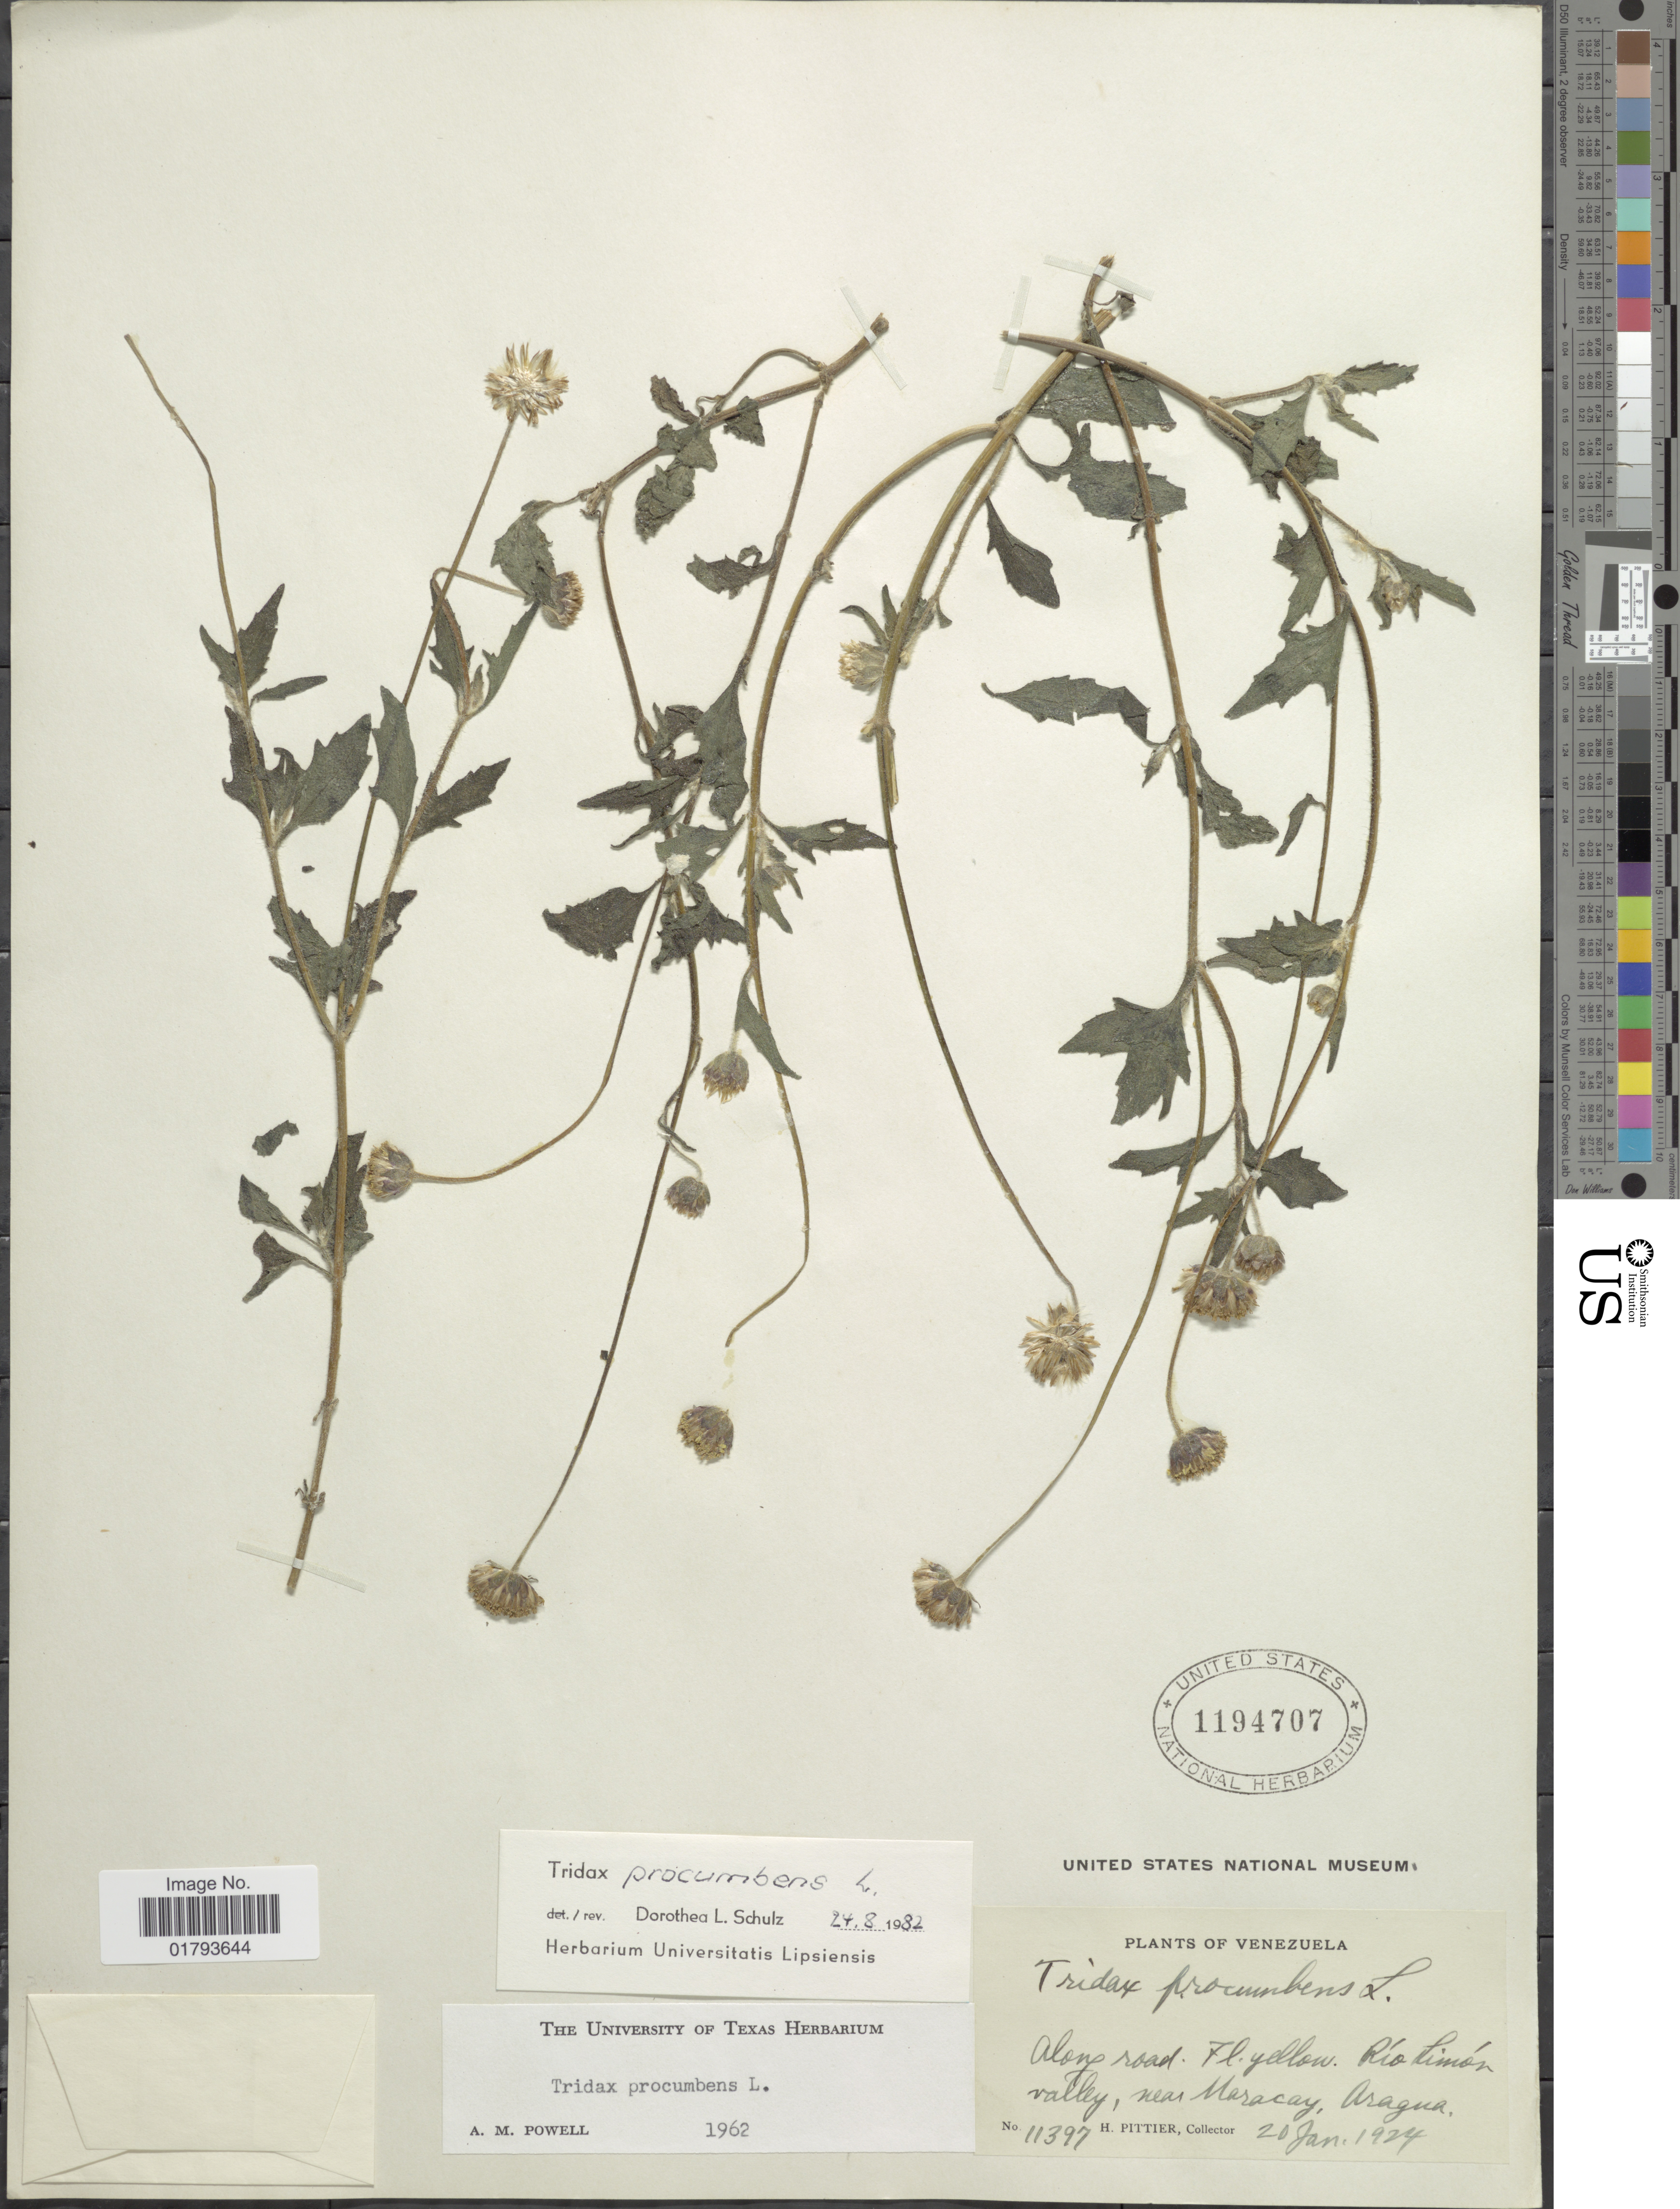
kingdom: Plantae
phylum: Tracheophyta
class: Magnoliopsida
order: Asterales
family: Asteraceae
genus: Tridax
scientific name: Tridax procumbens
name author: L.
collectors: H. F. Pittier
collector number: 11397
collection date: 1924-01-20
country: Venezuela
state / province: Aragua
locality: Río Limón valley, near Maracay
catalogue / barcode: US 1194707